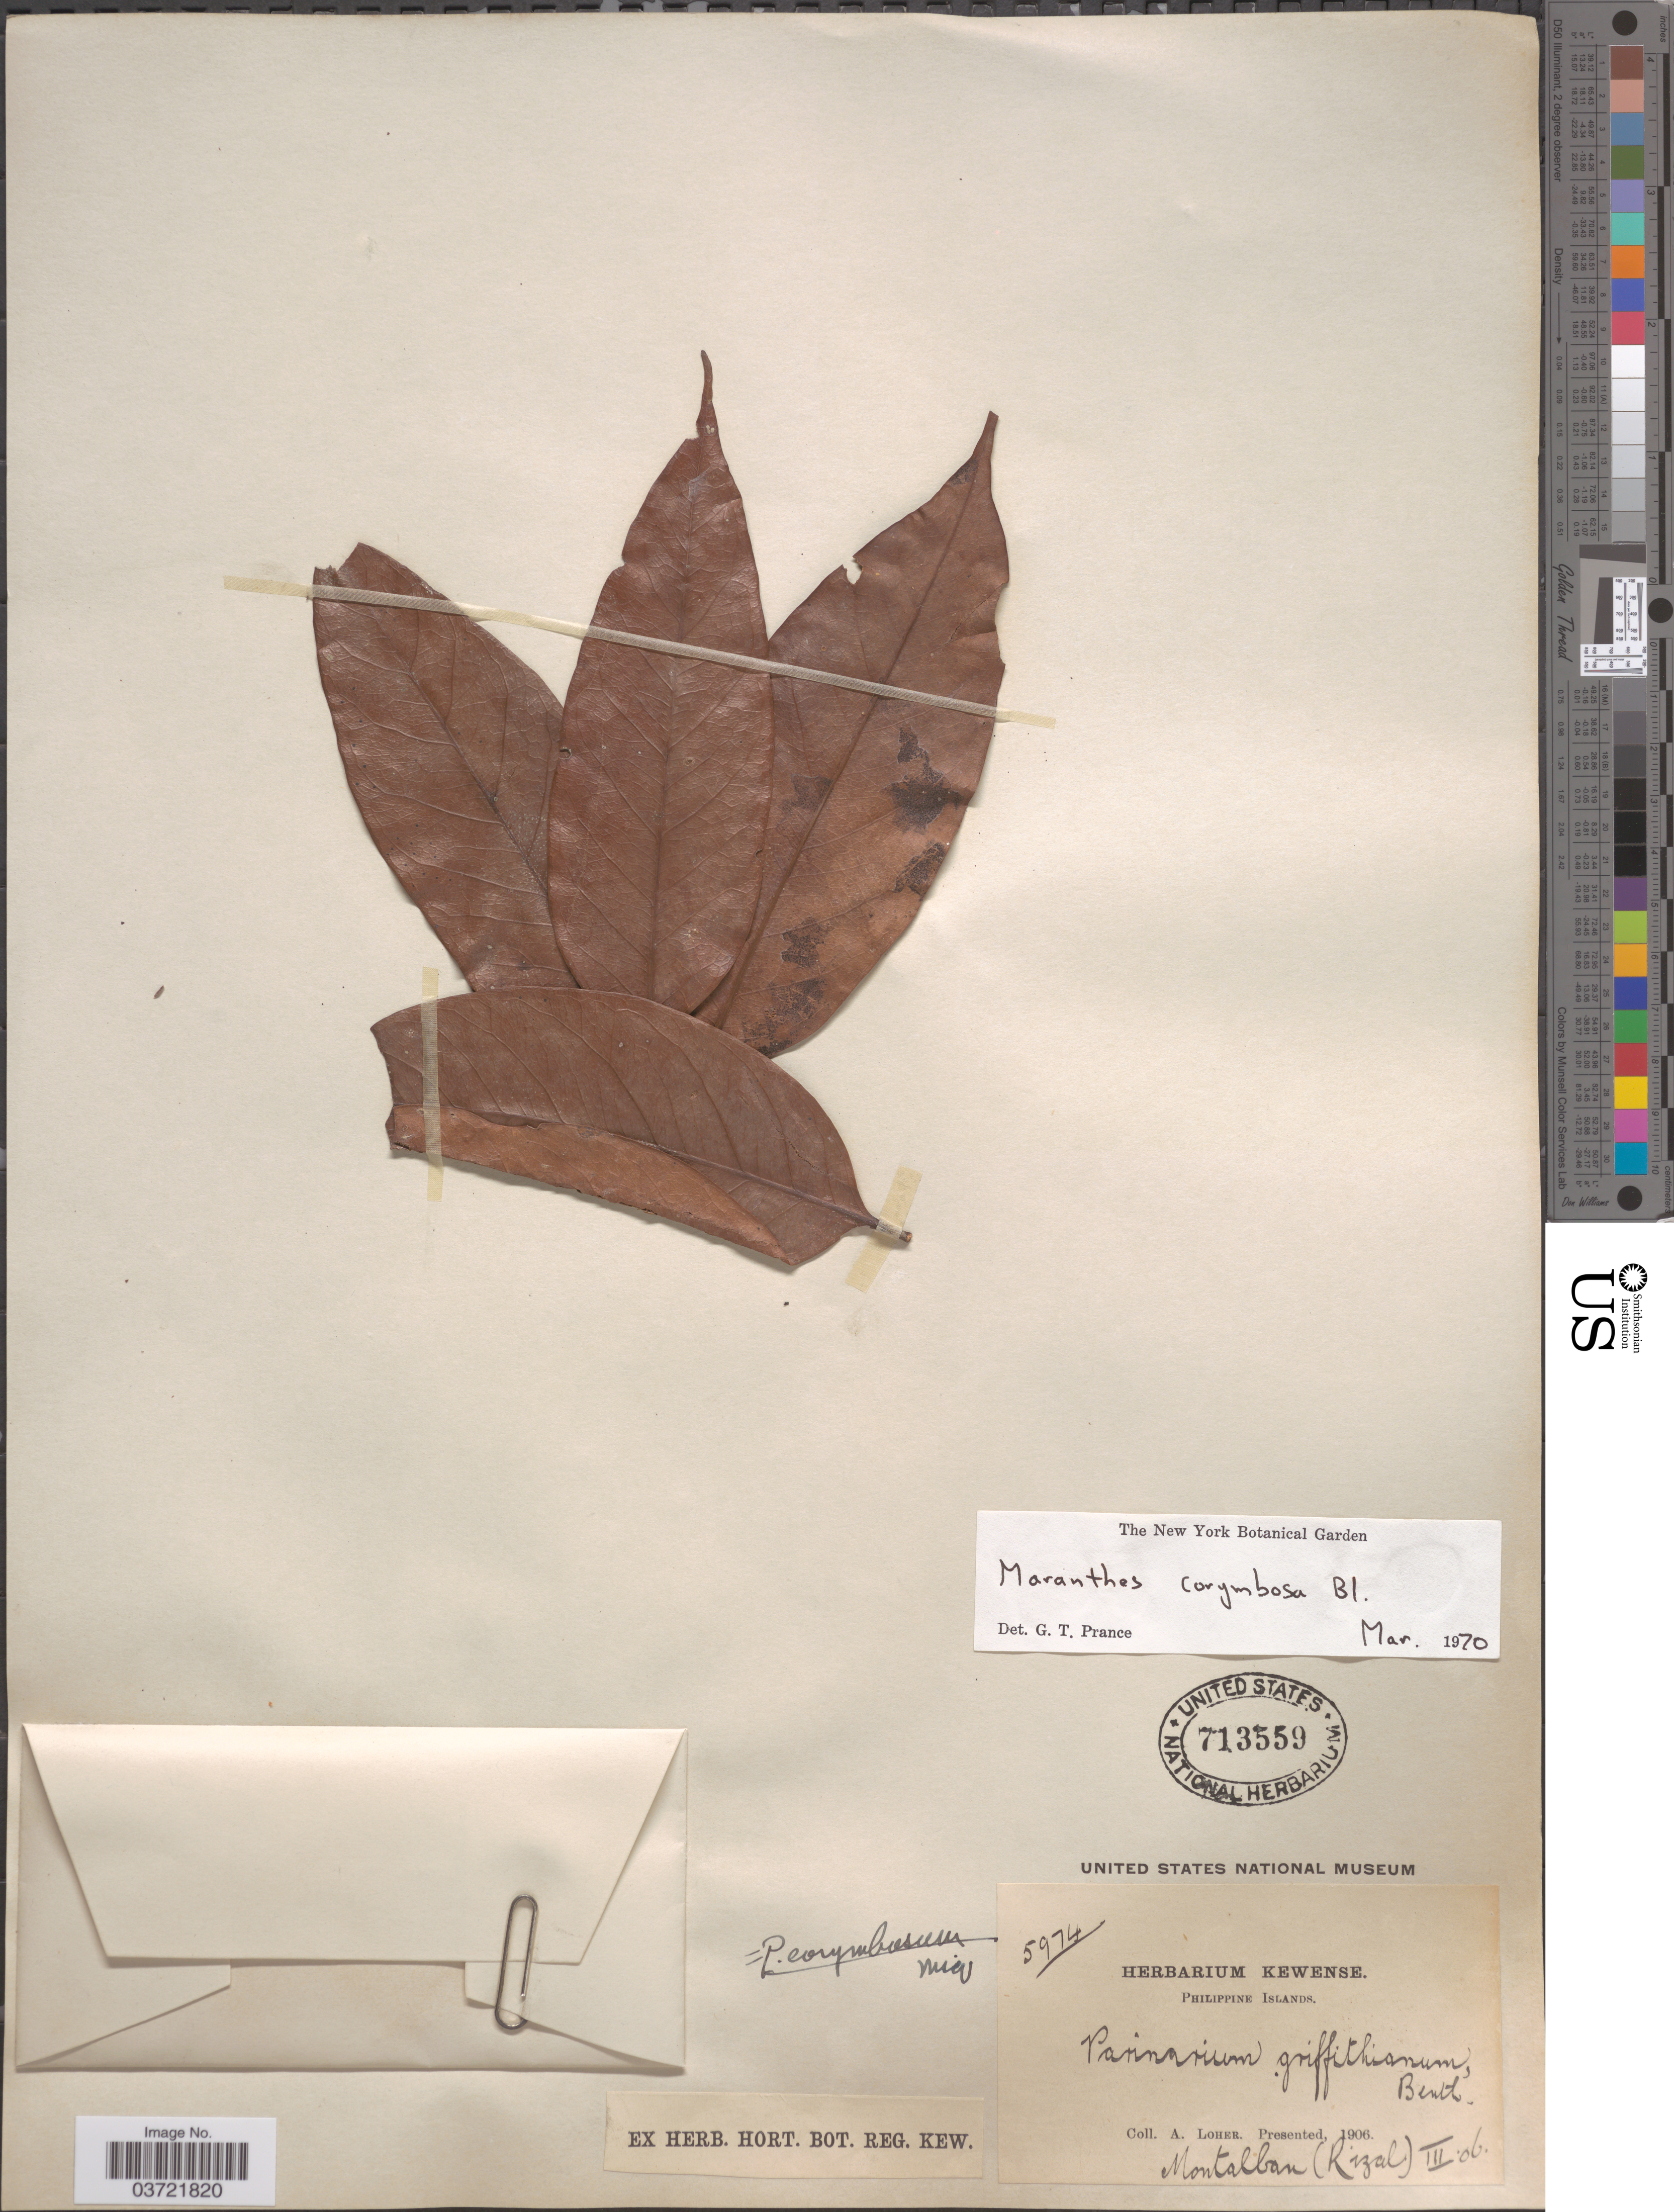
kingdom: Plantae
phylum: Tracheophyta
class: Magnoliopsida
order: Malpighiales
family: Chrysobalanaceae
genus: Maranthes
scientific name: Maranthes corymbosa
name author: Blume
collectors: A. Loher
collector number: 5974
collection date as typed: Transcribed d/m/y: /3/6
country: Philippines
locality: Montalban (Rizal).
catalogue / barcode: US 713559